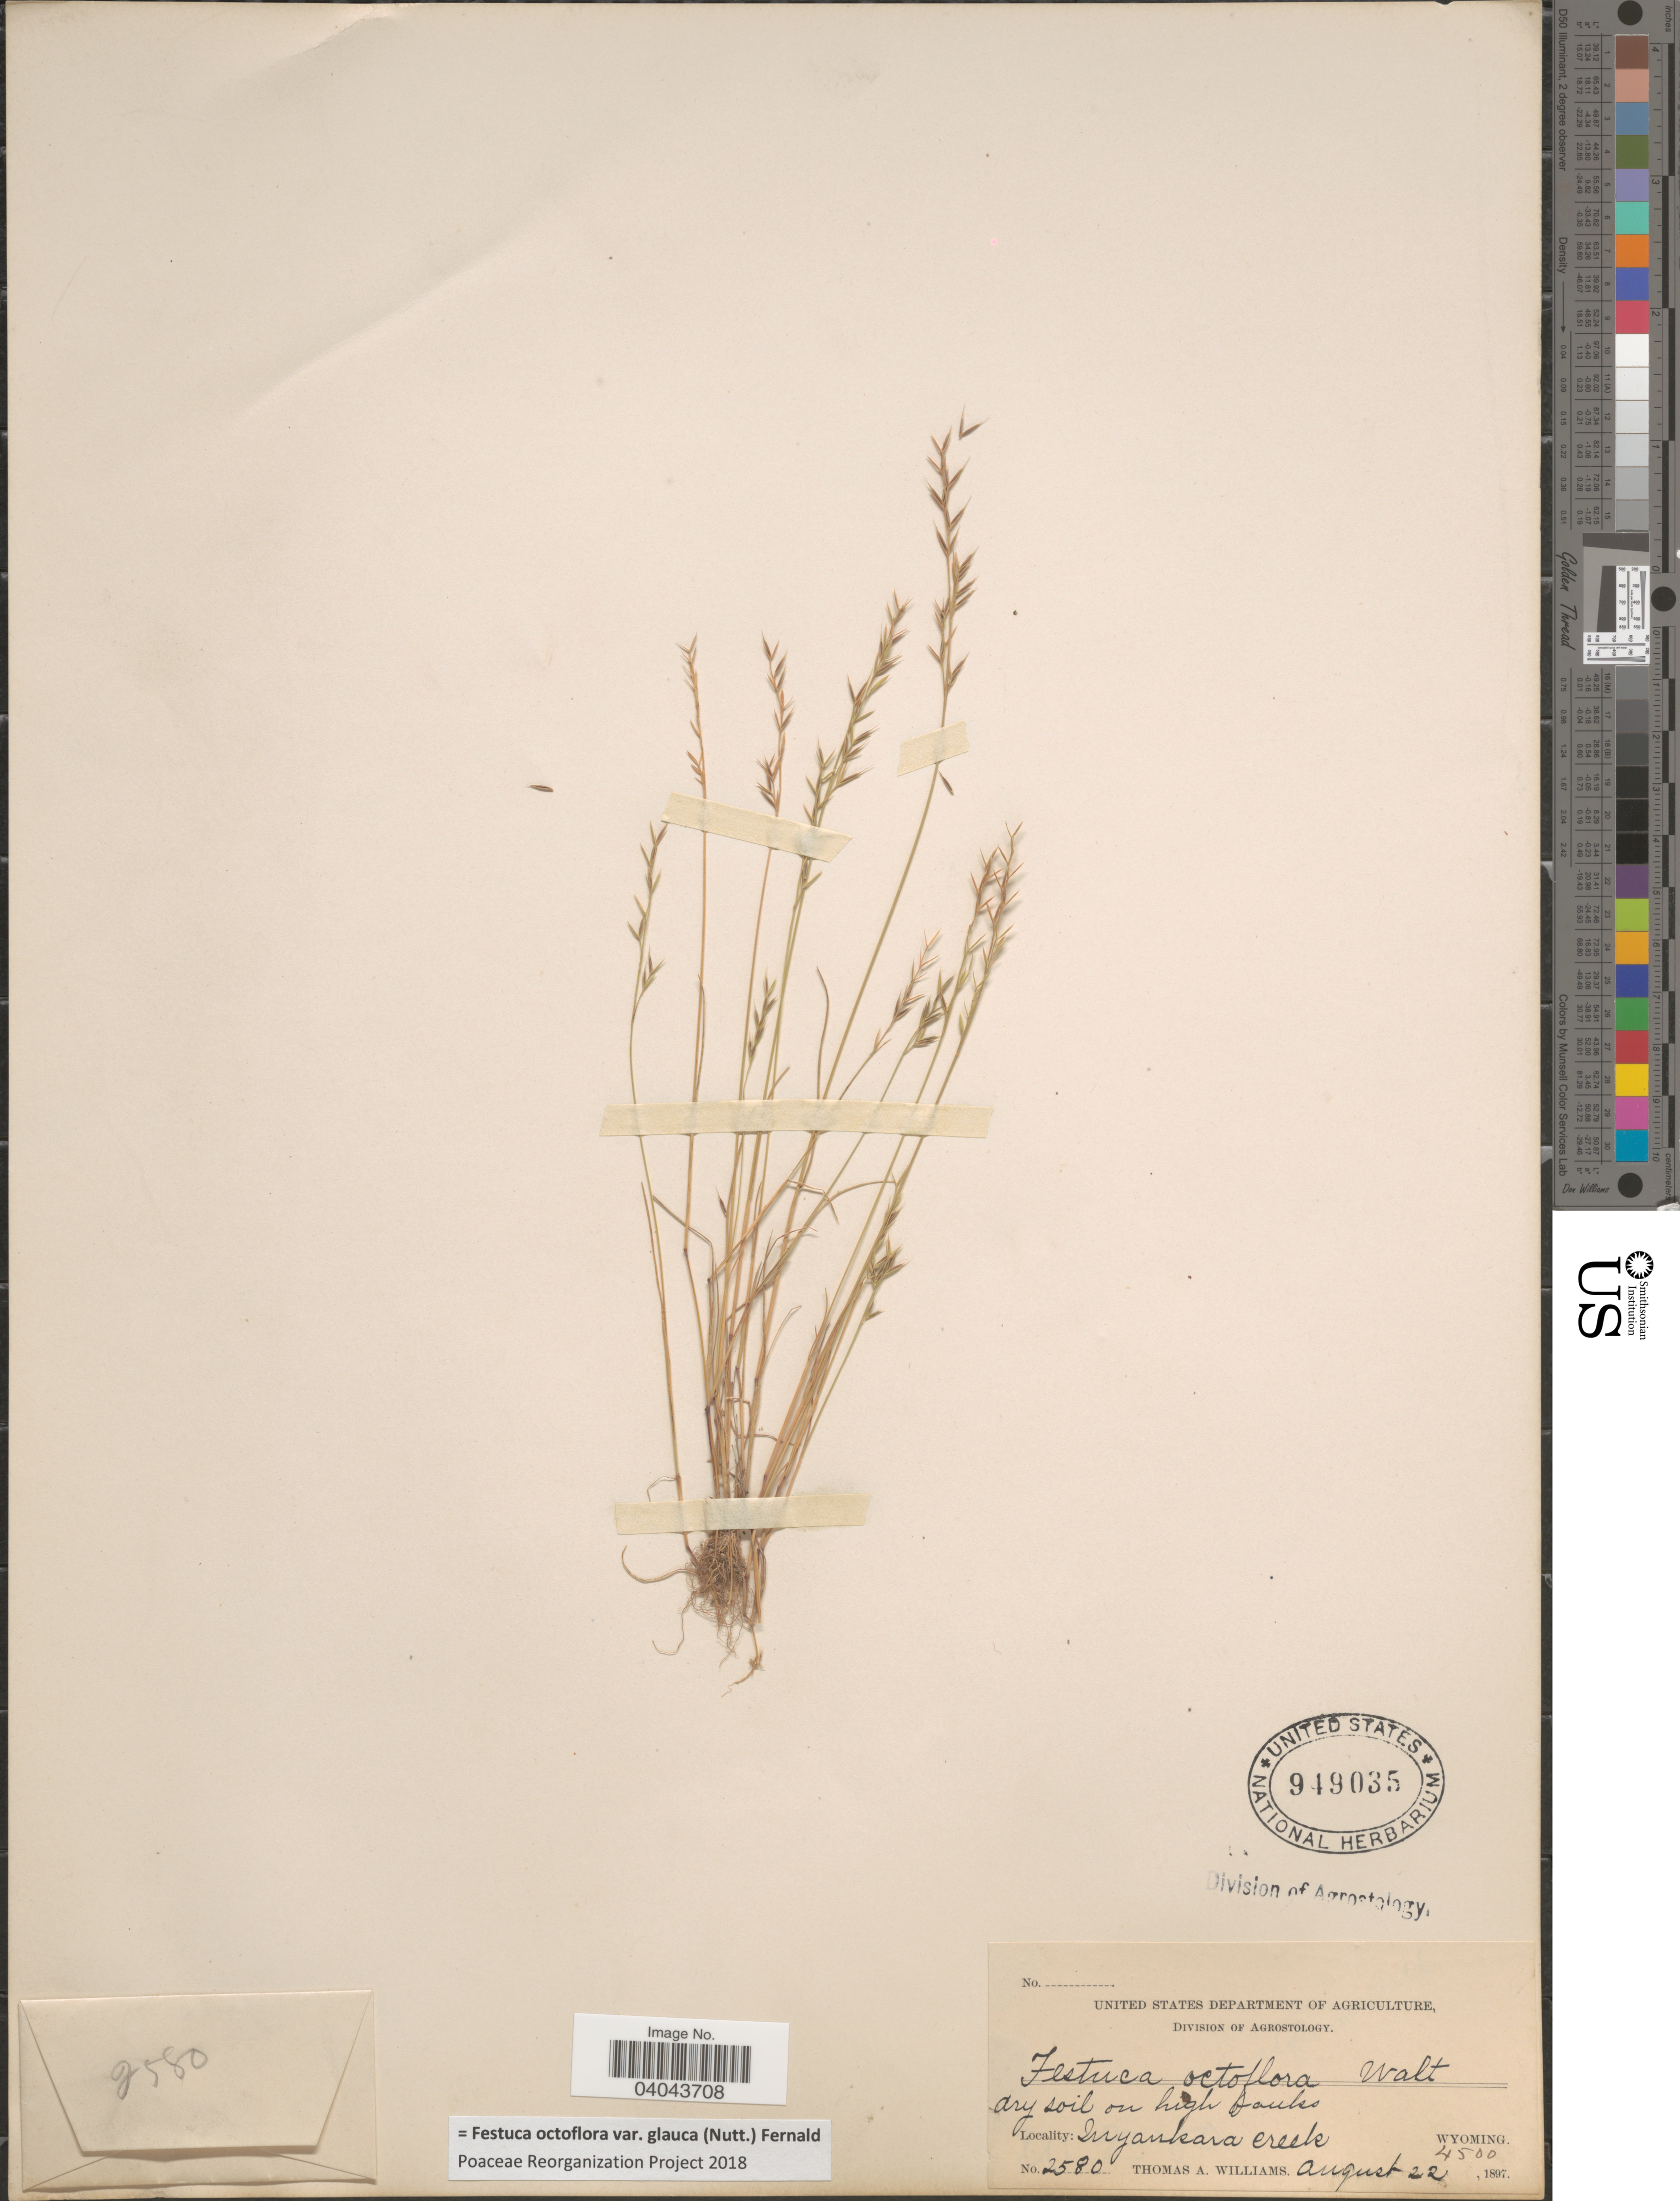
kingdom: Plantae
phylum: Tracheophyta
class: Liliopsida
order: Poales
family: Poaceae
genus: Festuca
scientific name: Festuca octoflora var. glauca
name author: (Nutt.) Fernald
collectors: T. A. Williams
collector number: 2580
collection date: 1897-08-22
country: United States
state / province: Wyoming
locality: Inyankara Creek.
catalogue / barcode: US 949035